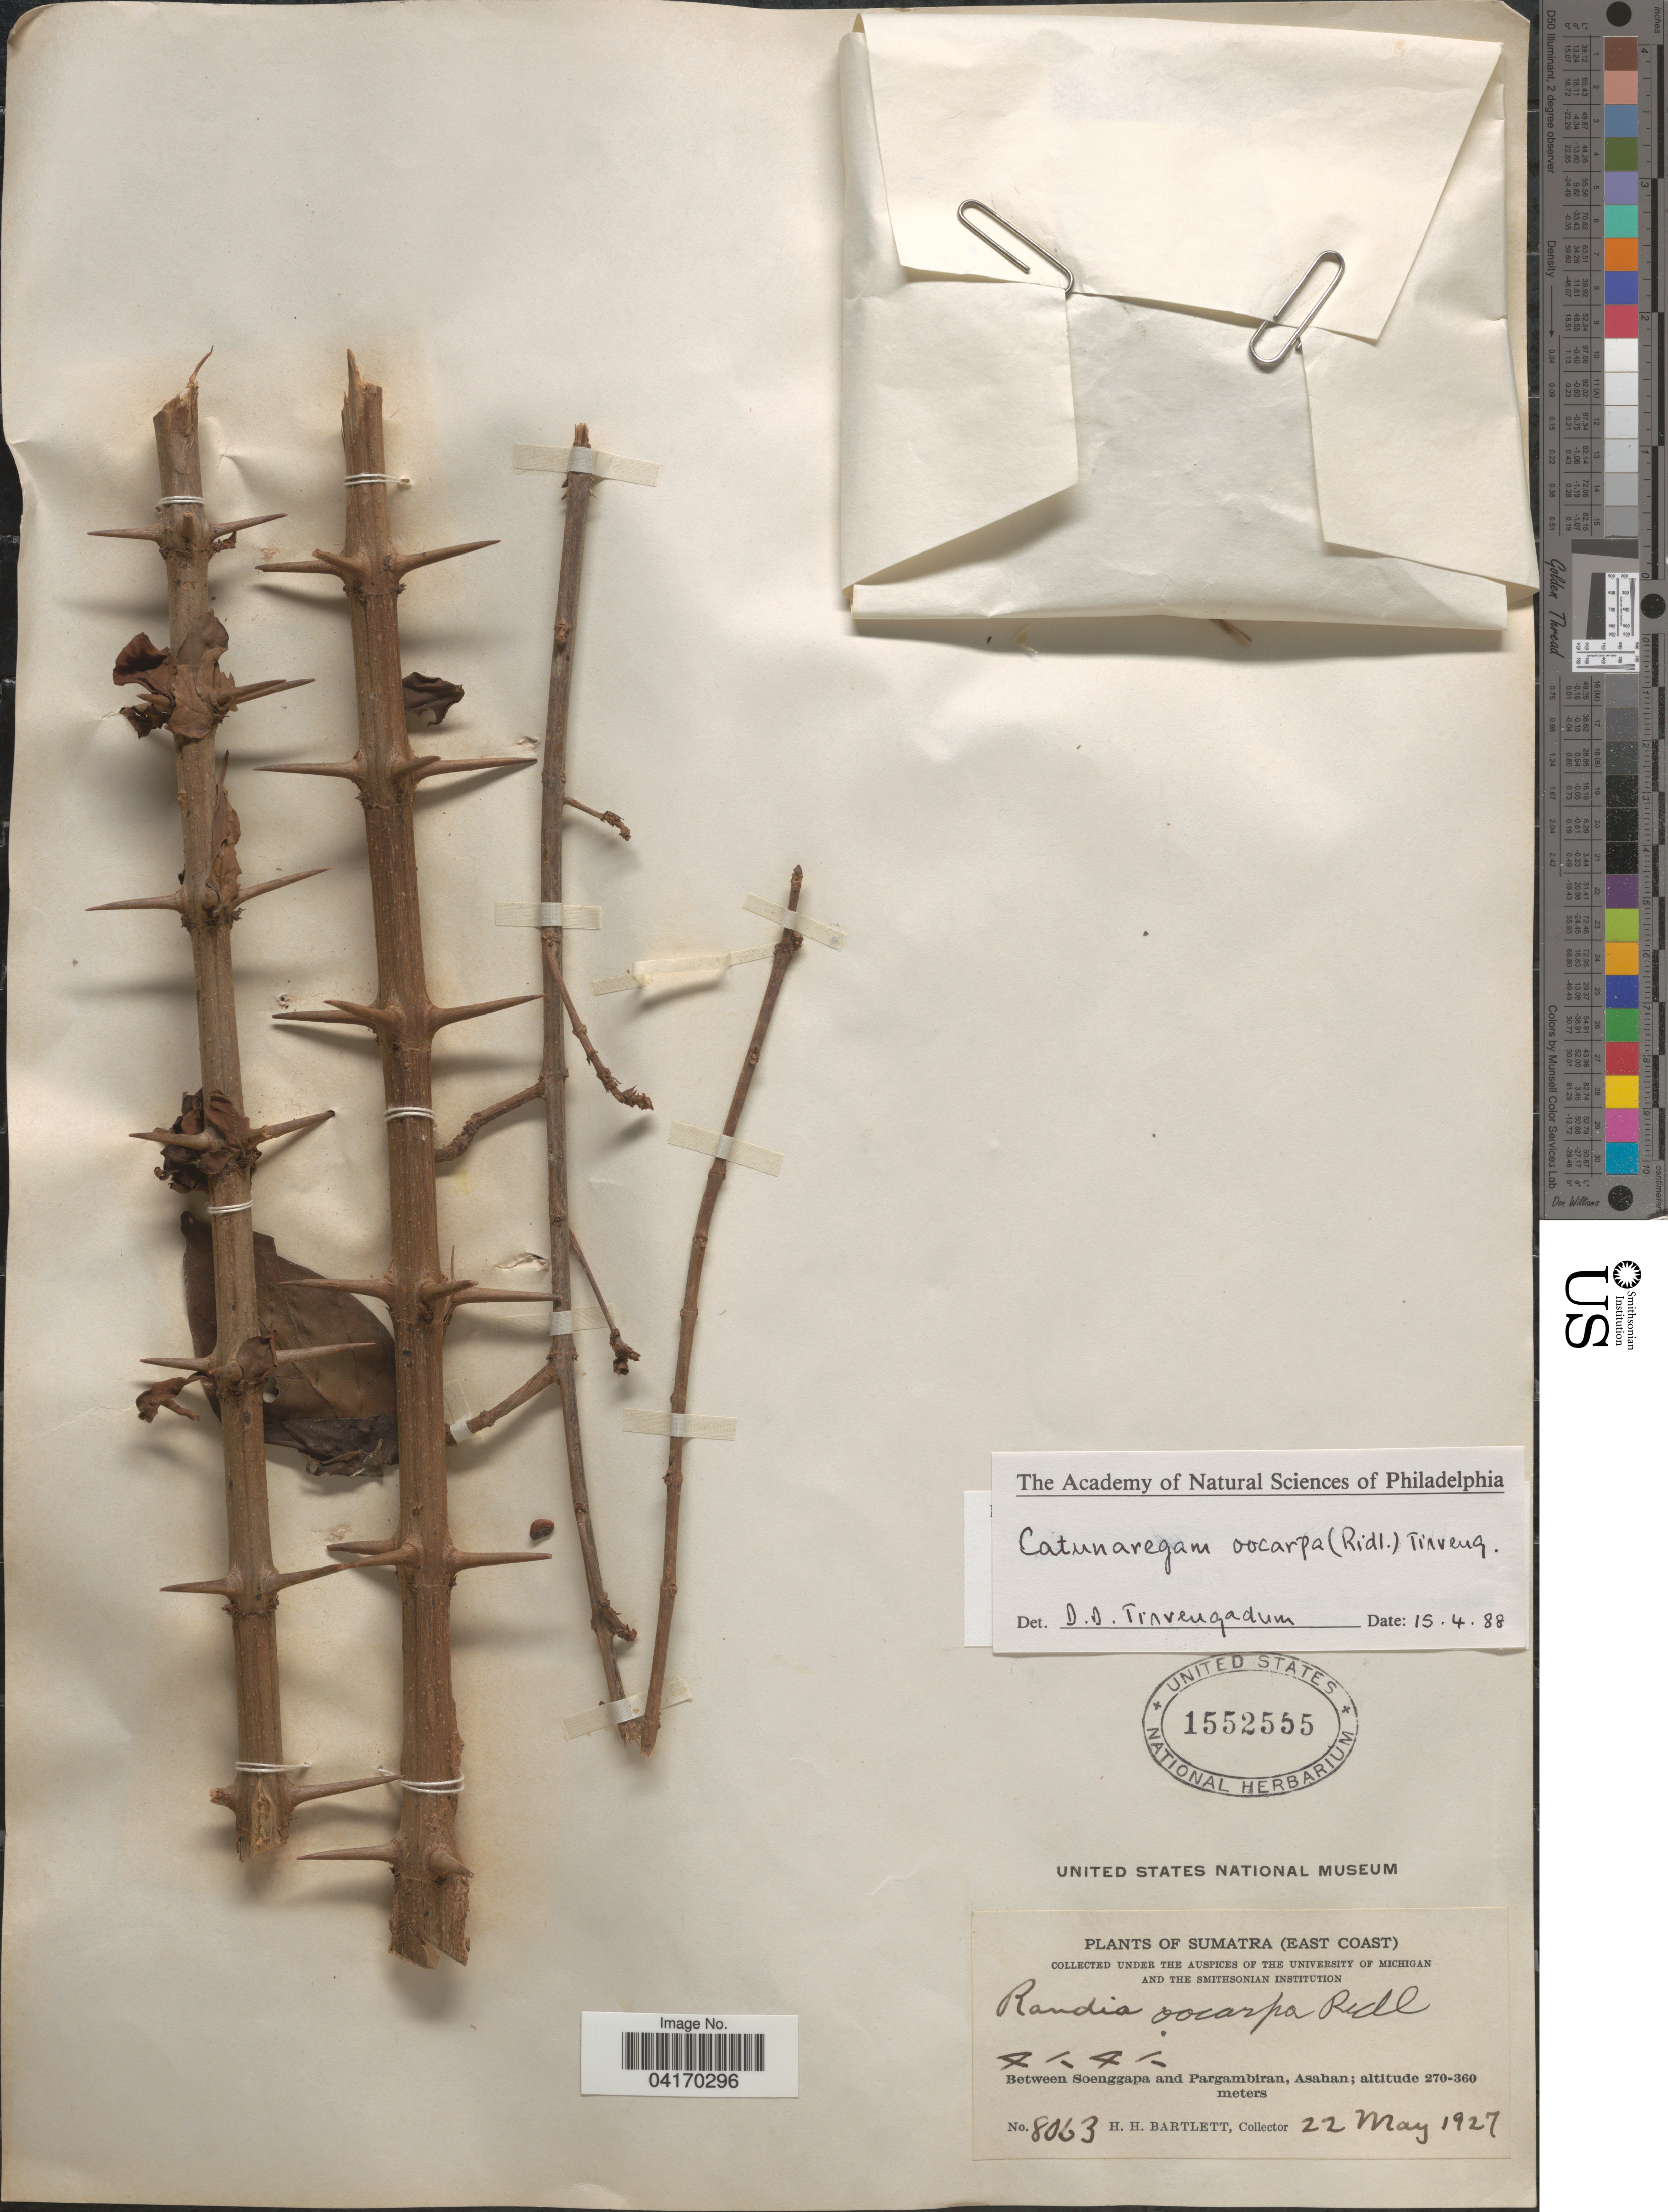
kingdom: Plantae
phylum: Tracheophyta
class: Magnoliopsida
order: Gentianales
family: Rubiaceae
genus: Catunaregam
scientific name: Catunaregam oocarpa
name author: (Ridl.) Tirveng.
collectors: H. H. Bartlett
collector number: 8063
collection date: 1927-05-22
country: Indonesia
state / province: Sumatra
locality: East Coast. Between Soenggapa and Pargambiran, Asahan.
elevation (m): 270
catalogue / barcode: US 1552555